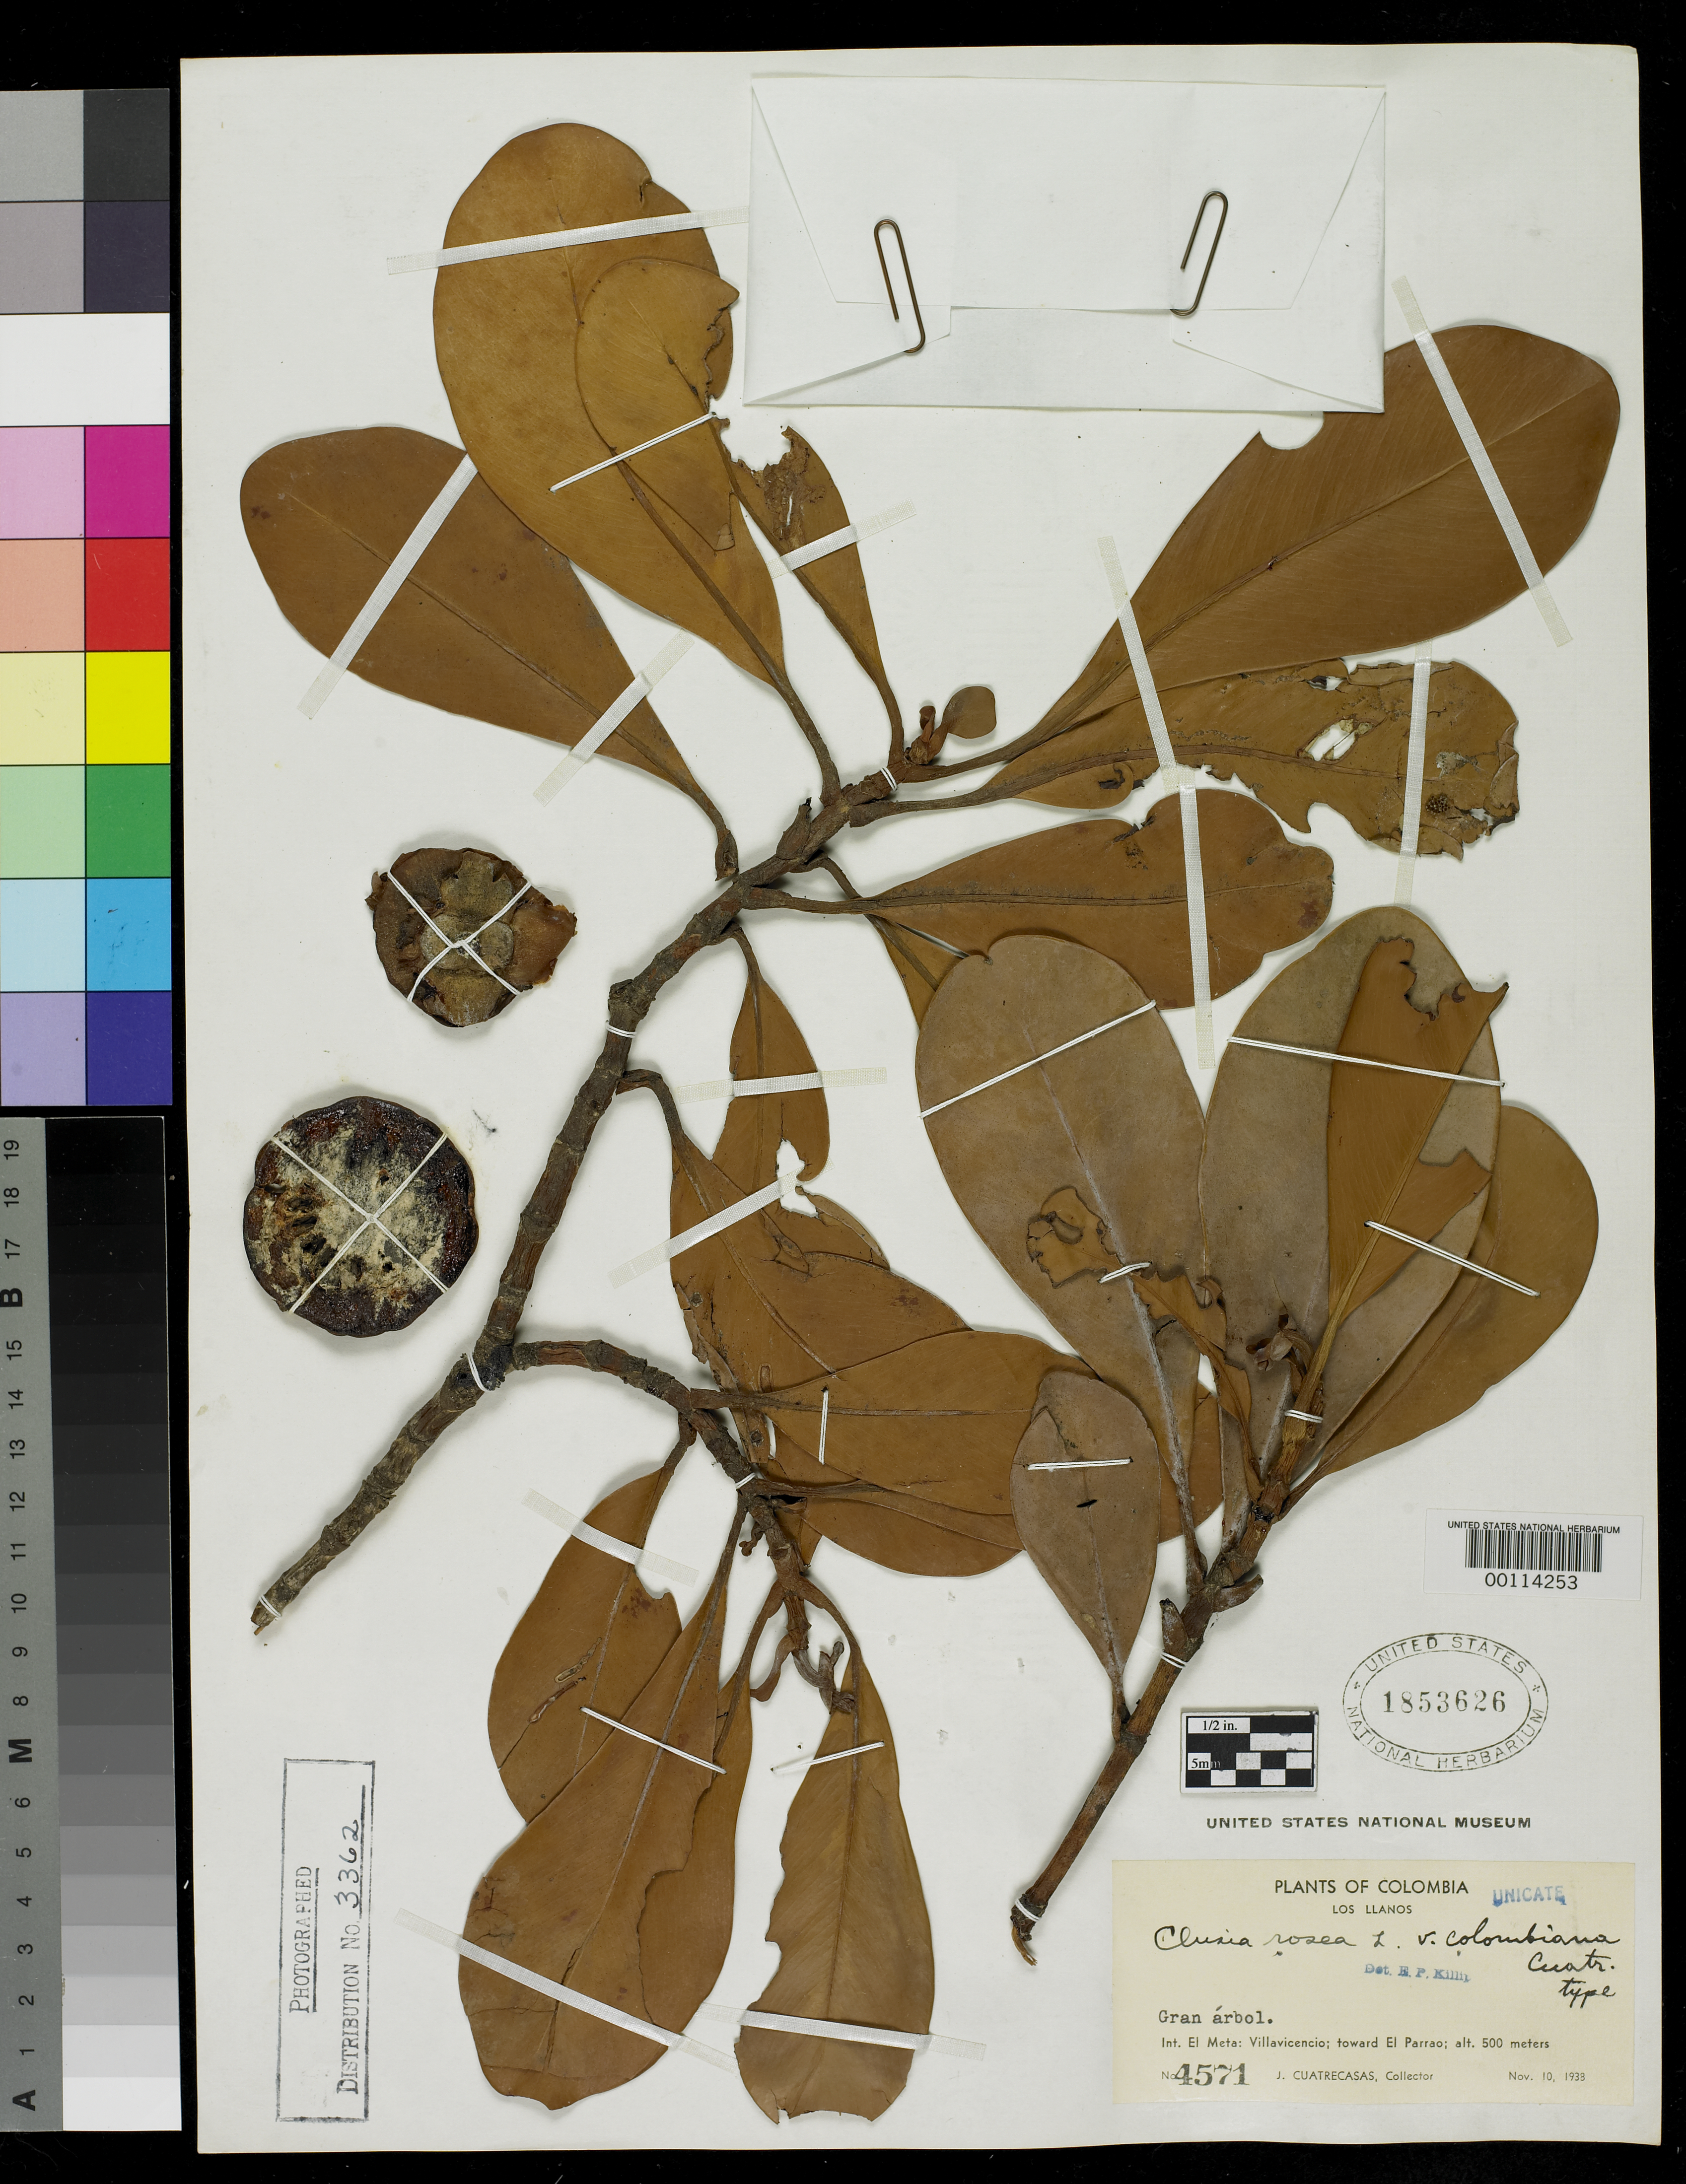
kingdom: Plantae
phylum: Tracheophyta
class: Magnoliopsida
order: Malpighiales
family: Clusiaceae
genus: Clusia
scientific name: Clusia rosea var. colombiana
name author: Cuatrec.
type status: Holotype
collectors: J. Cuatrecasas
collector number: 4571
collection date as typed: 10 Nov 1938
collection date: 1938-11-10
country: Colombia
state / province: Meta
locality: Villa Vicencia, toward El Parrao.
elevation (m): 500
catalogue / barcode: US 1853626